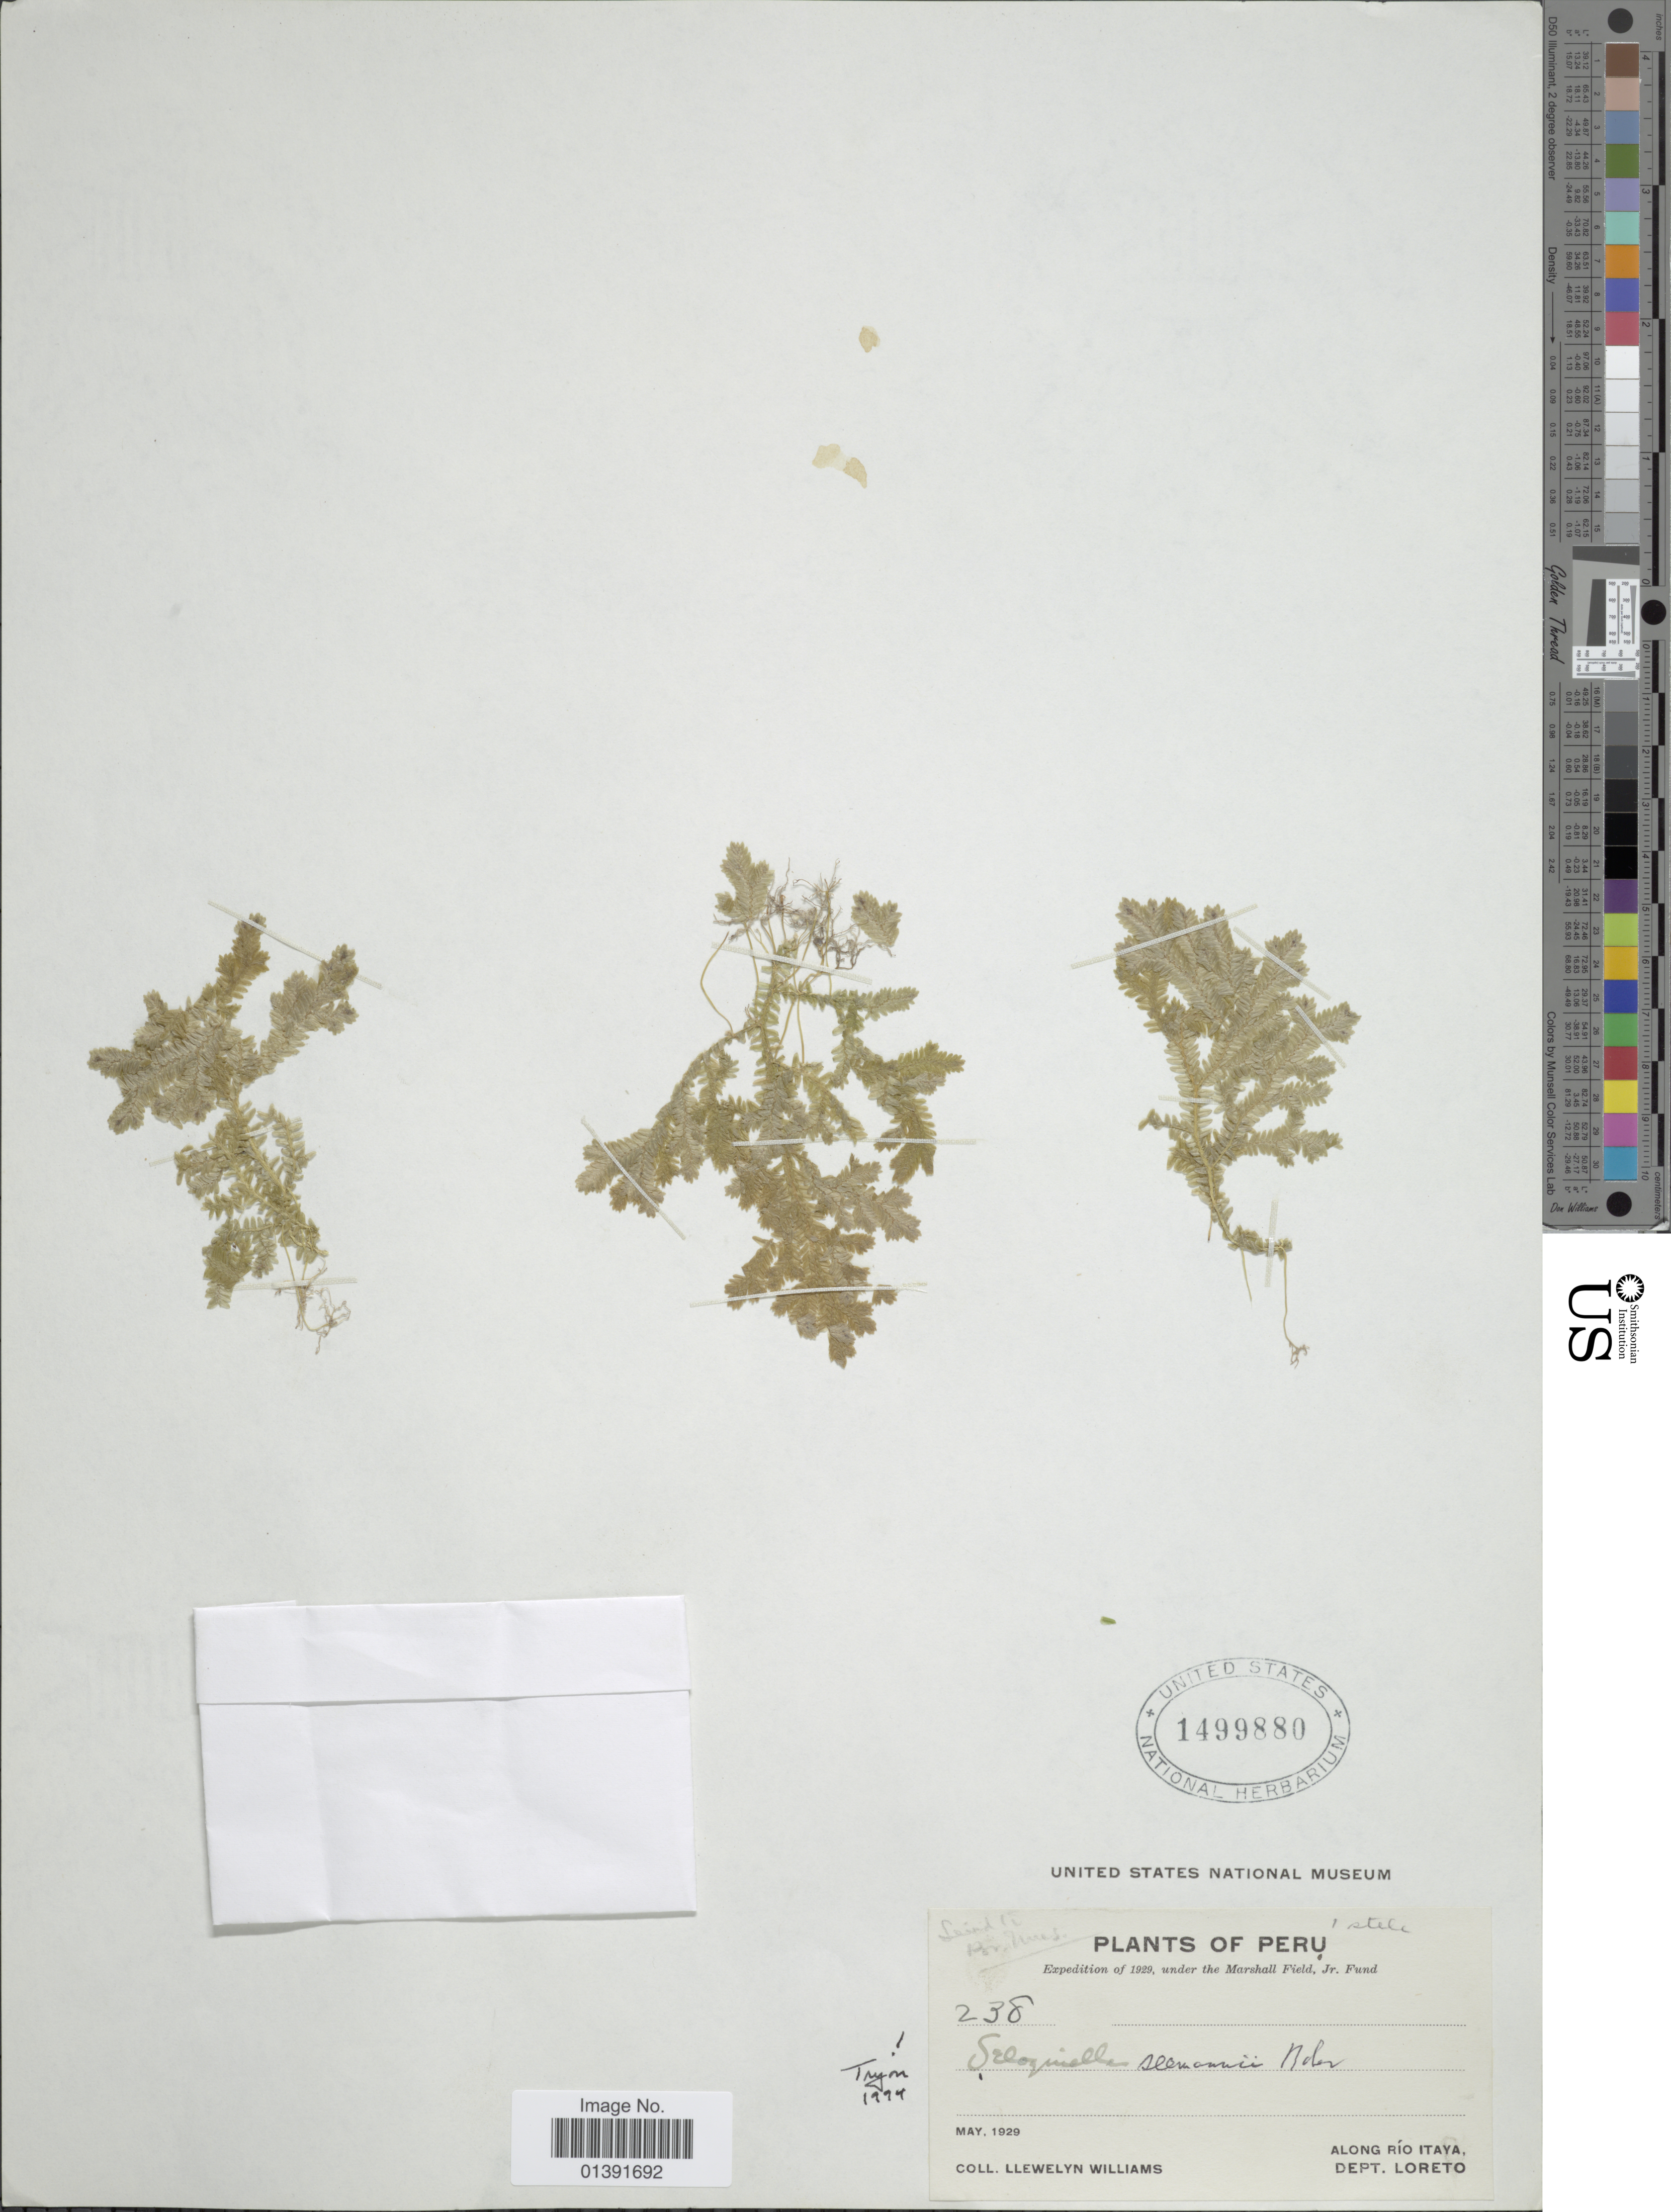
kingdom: Plantae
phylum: Tracheophyta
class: Lycopodiopsida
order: Selaginellales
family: Selaginellaceae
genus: Selaginella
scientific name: Selaginella seemannii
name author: Baker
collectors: Ll. Williams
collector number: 238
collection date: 1929-05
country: Peru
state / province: Loreto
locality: Along Rio Itaya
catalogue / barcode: US 1499880